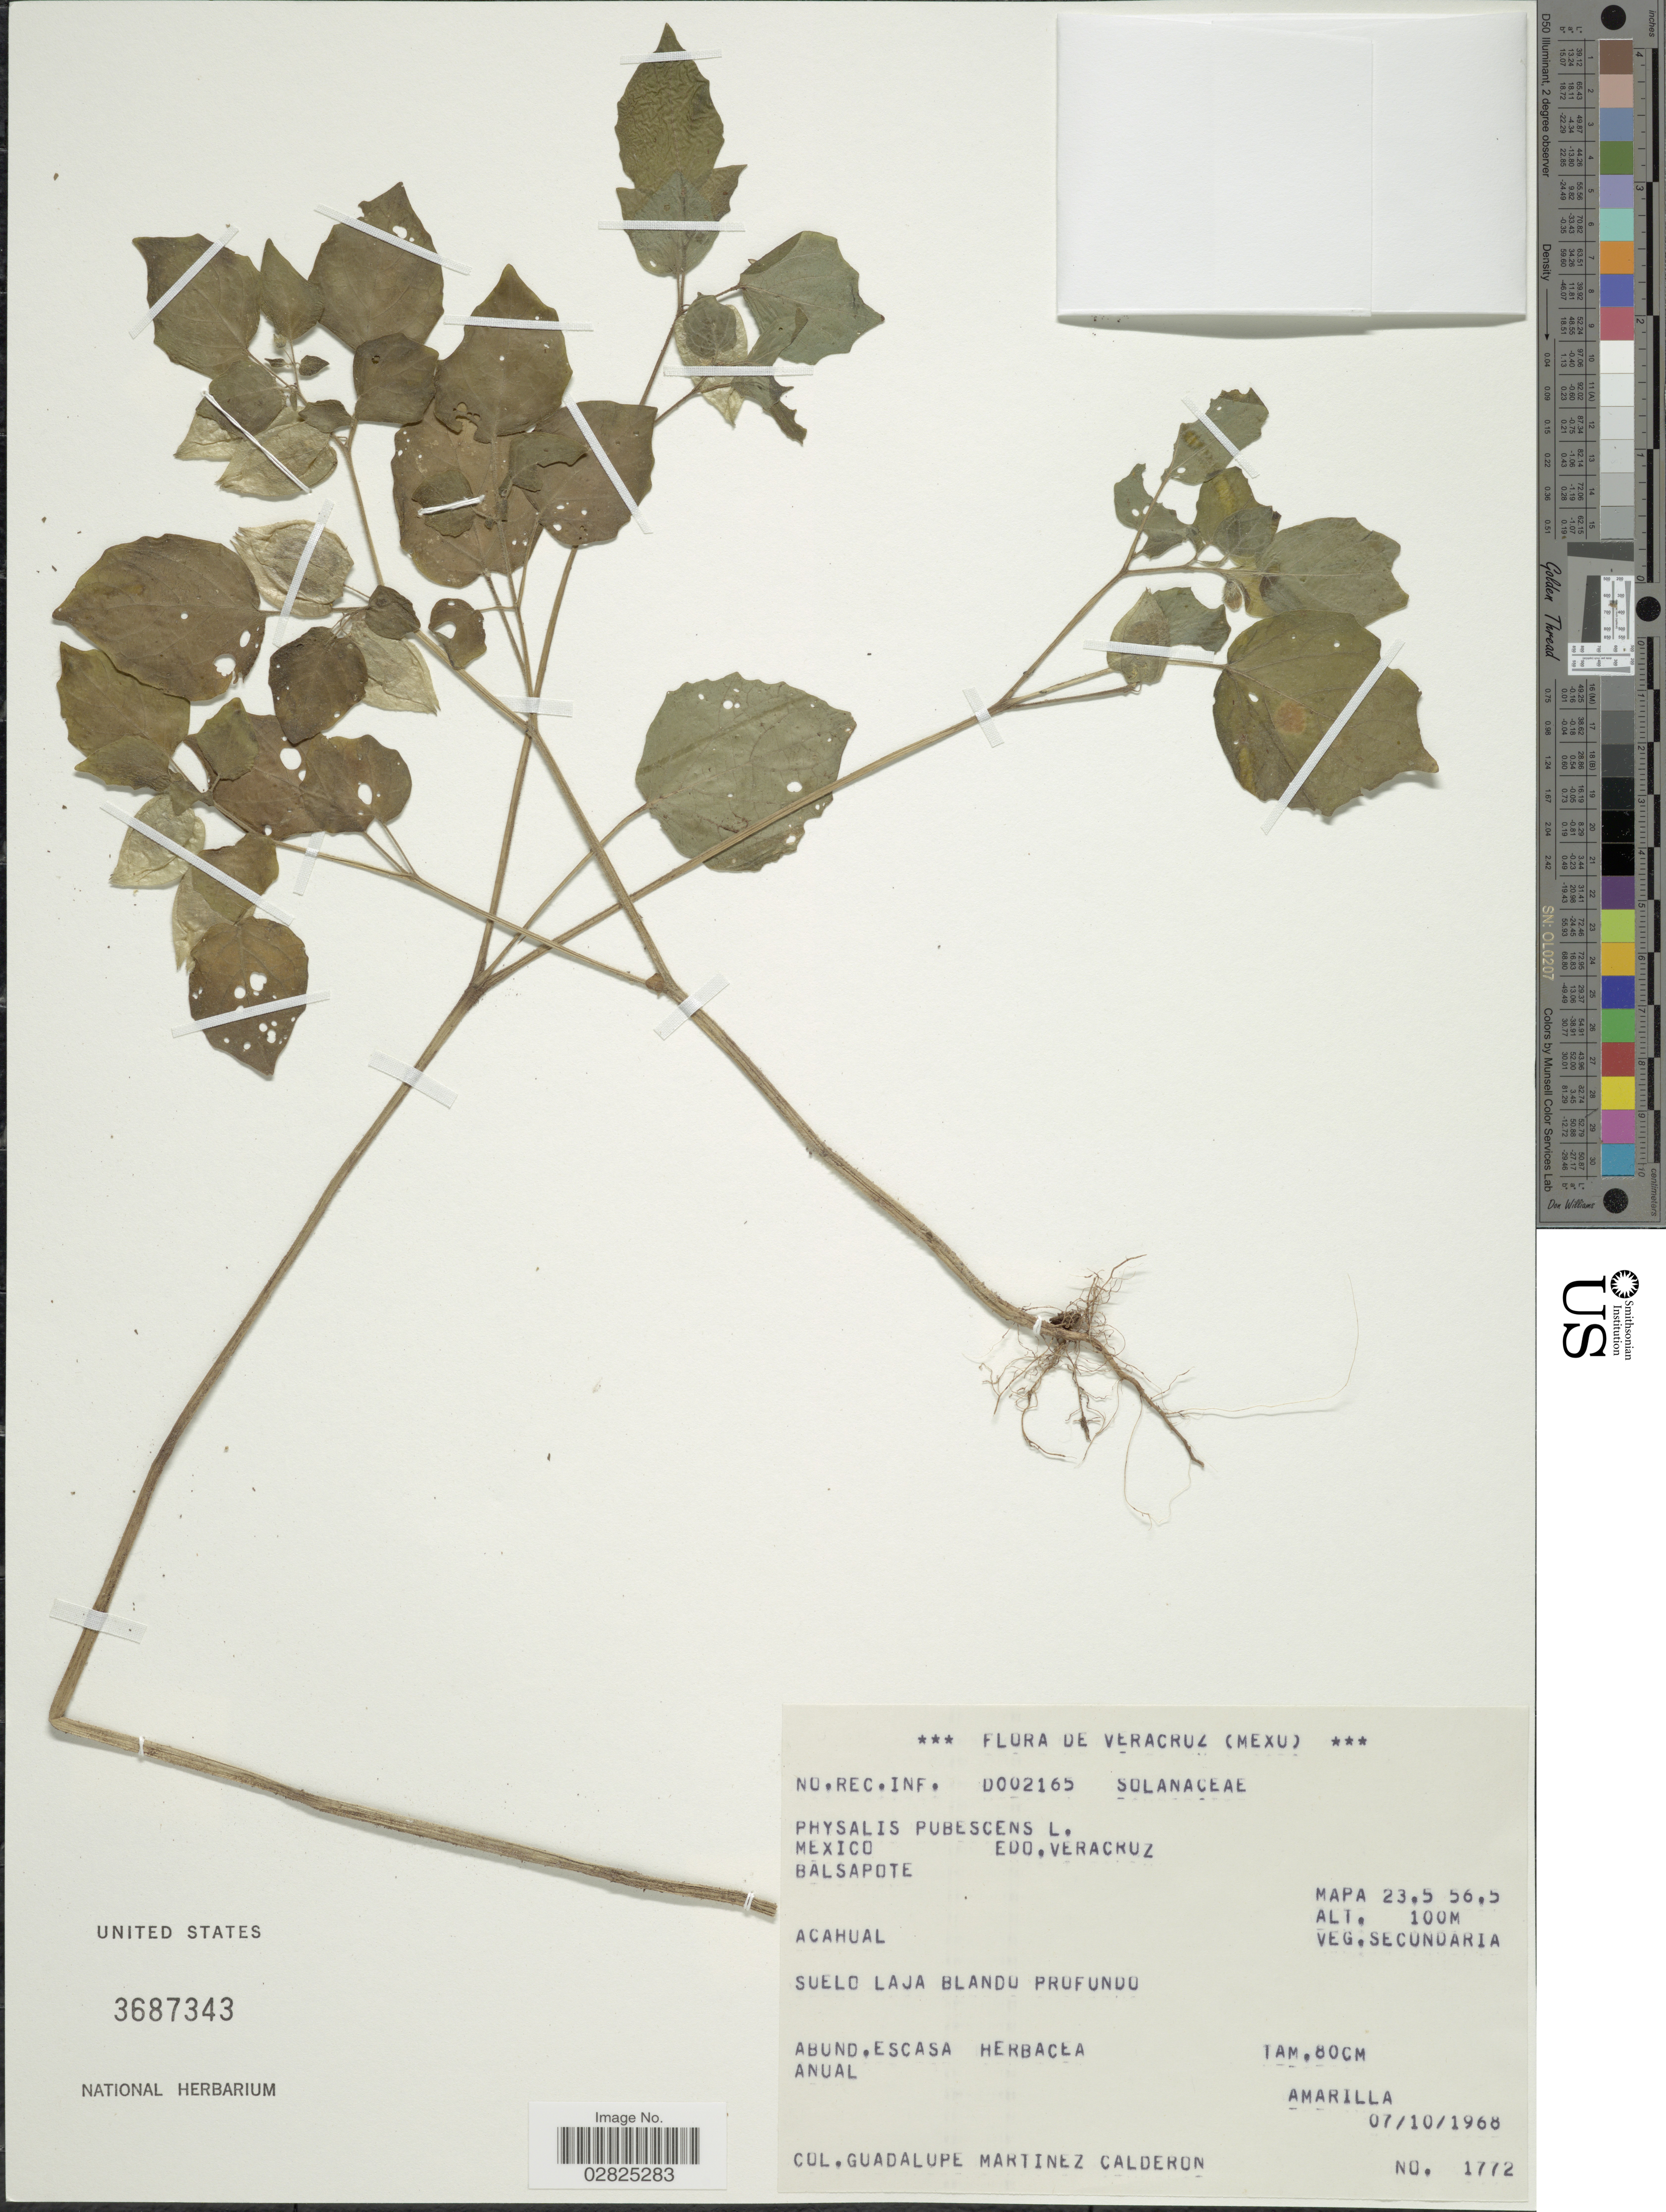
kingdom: Plantae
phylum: Tracheophyta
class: Magnoliopsida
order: Solanales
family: Solanaceae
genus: Physalis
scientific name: Physalis pubescens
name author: L.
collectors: G. Martinez-C.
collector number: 1772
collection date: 1968-10-07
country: Mexico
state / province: Veracruz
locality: Veracruz. Balsapote, Acahual, Suelo Laja Blandu Profundo, Mapa 23.5 56.5.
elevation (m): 100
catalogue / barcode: US 3687343